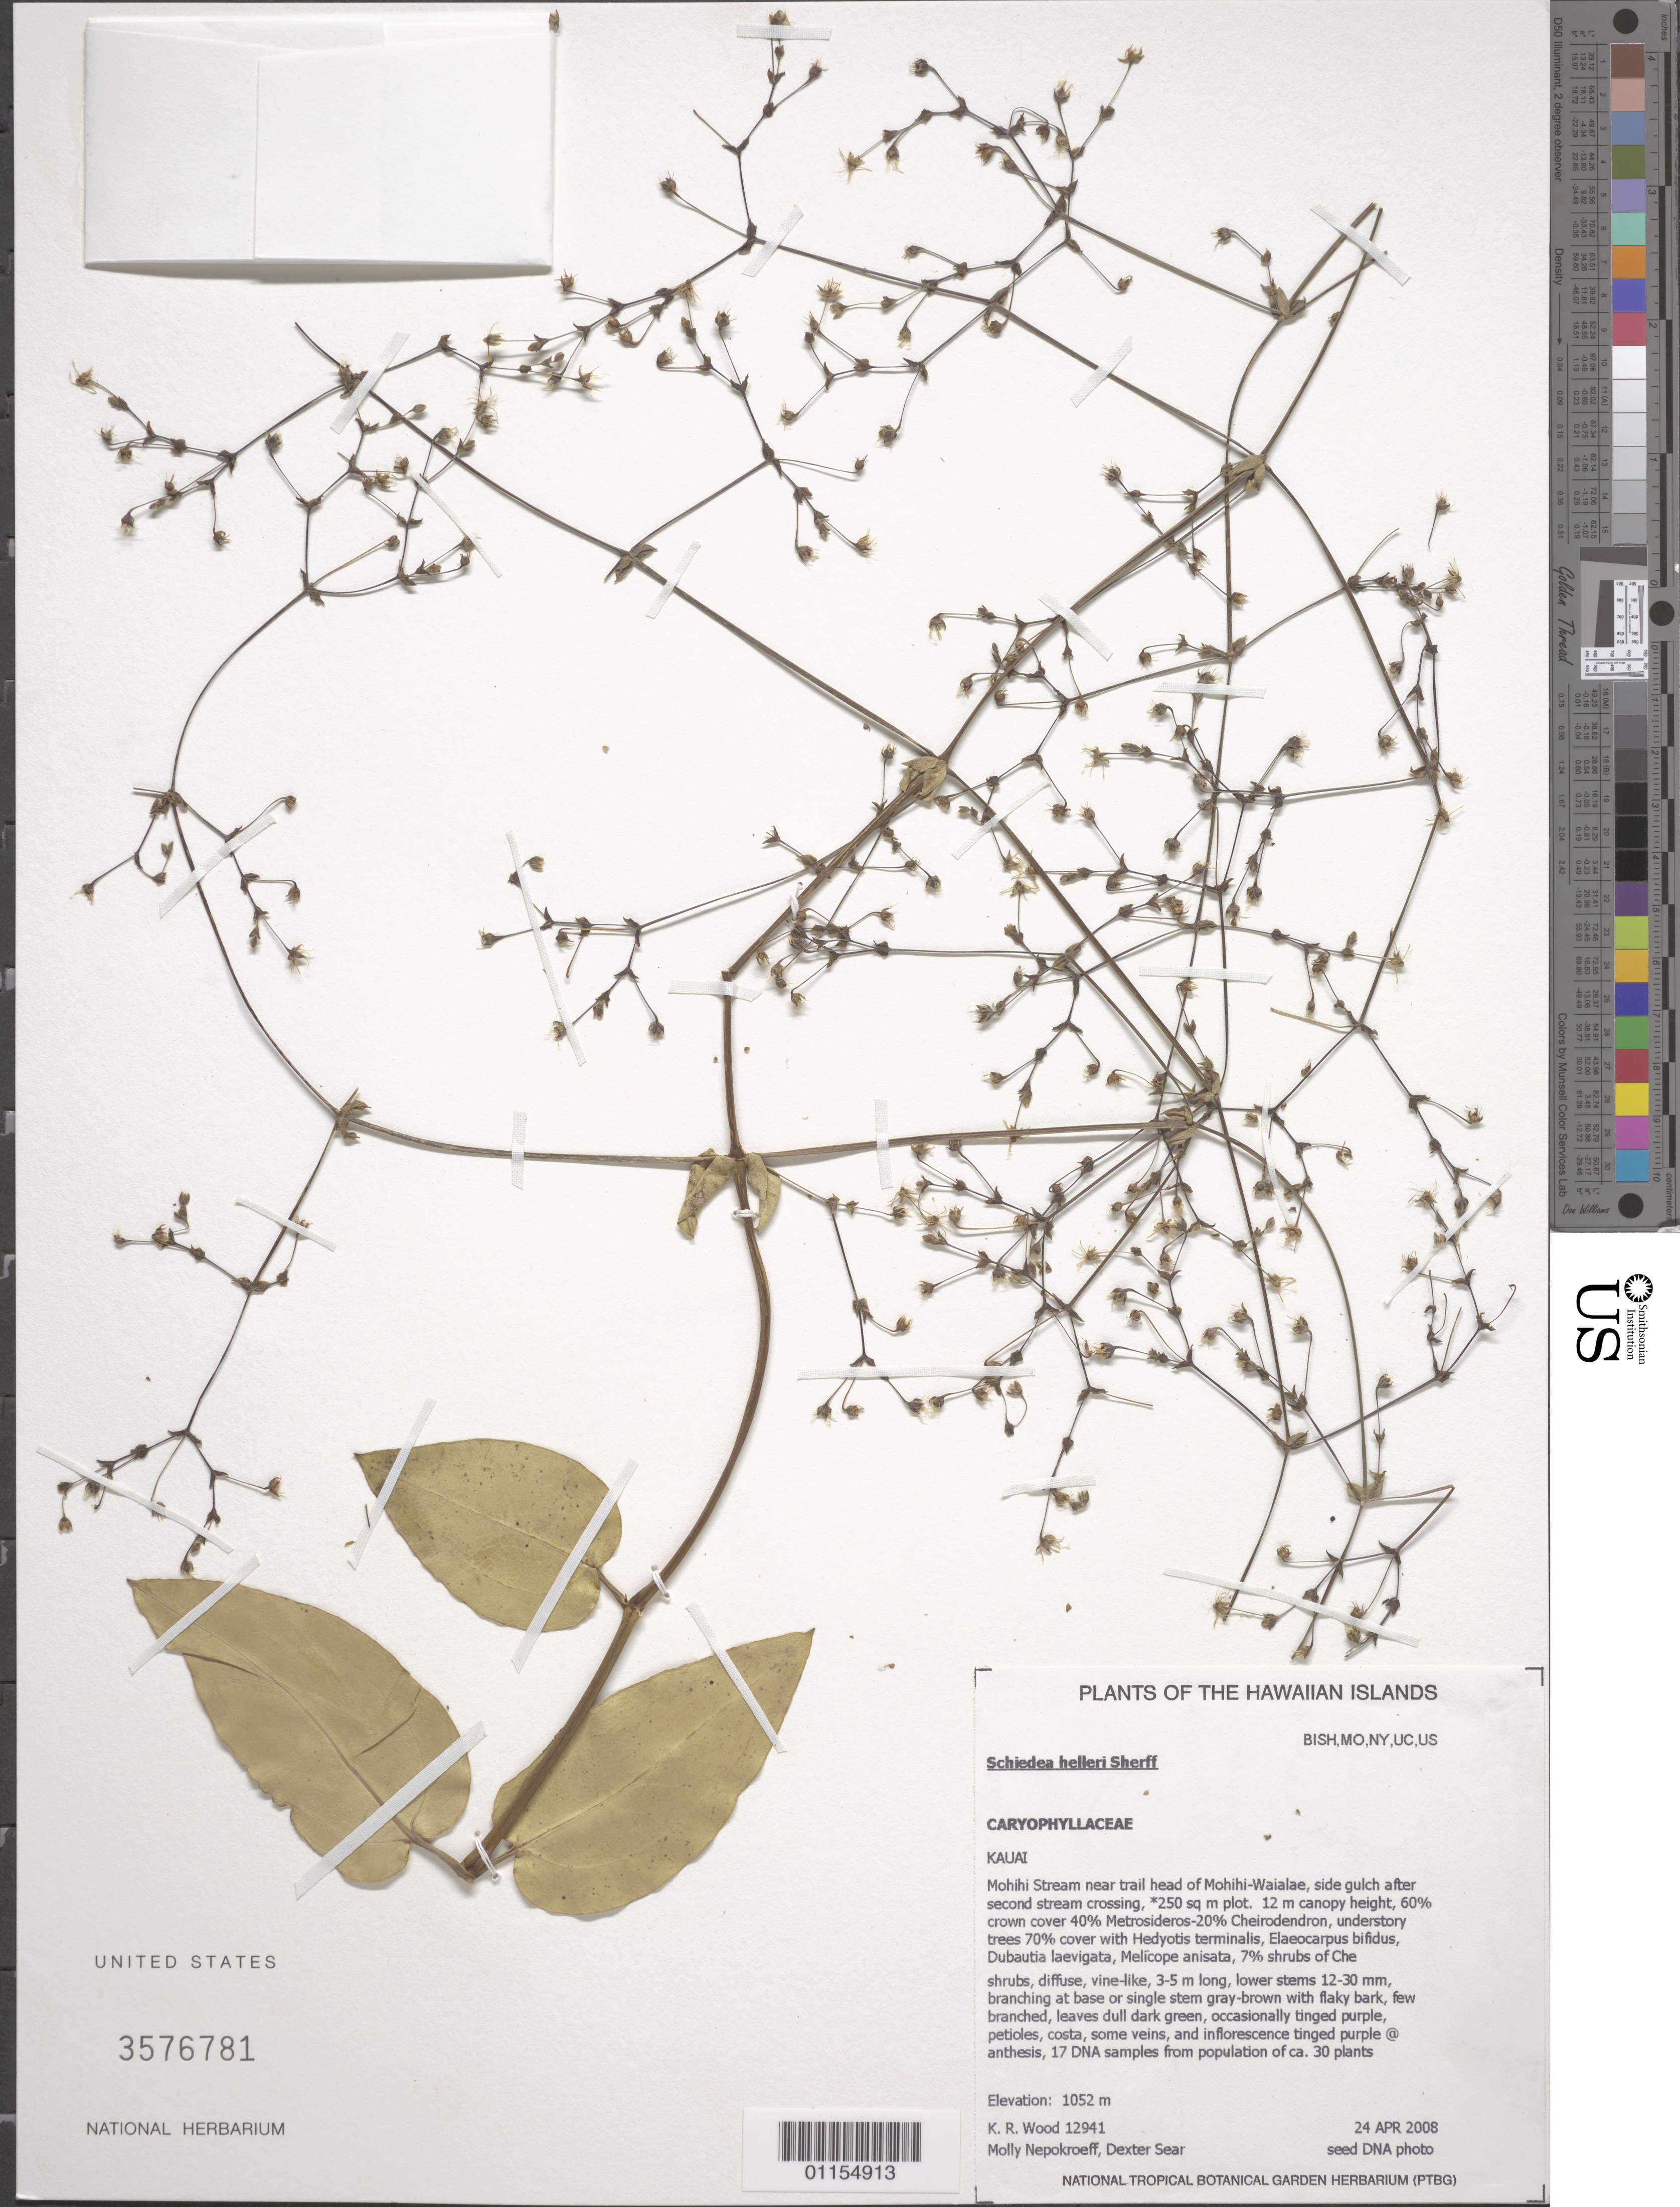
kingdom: Plantae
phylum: Tracheophyta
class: Magnoliopsida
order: Caryophyllales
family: Caryophyllaceae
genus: Schiedea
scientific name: Schiedea helleri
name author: Sherff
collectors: K. R. Wood, M. Nepokroeff & D. Sear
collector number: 12941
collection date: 2008-04-24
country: United States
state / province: Hawaii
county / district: Kauai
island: Kaua'i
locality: Mohihi Stream near trail head of Mohihi-Waialae, side gulch after second stream crossing, 250 sq m plot.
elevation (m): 1052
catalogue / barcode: US 3576781